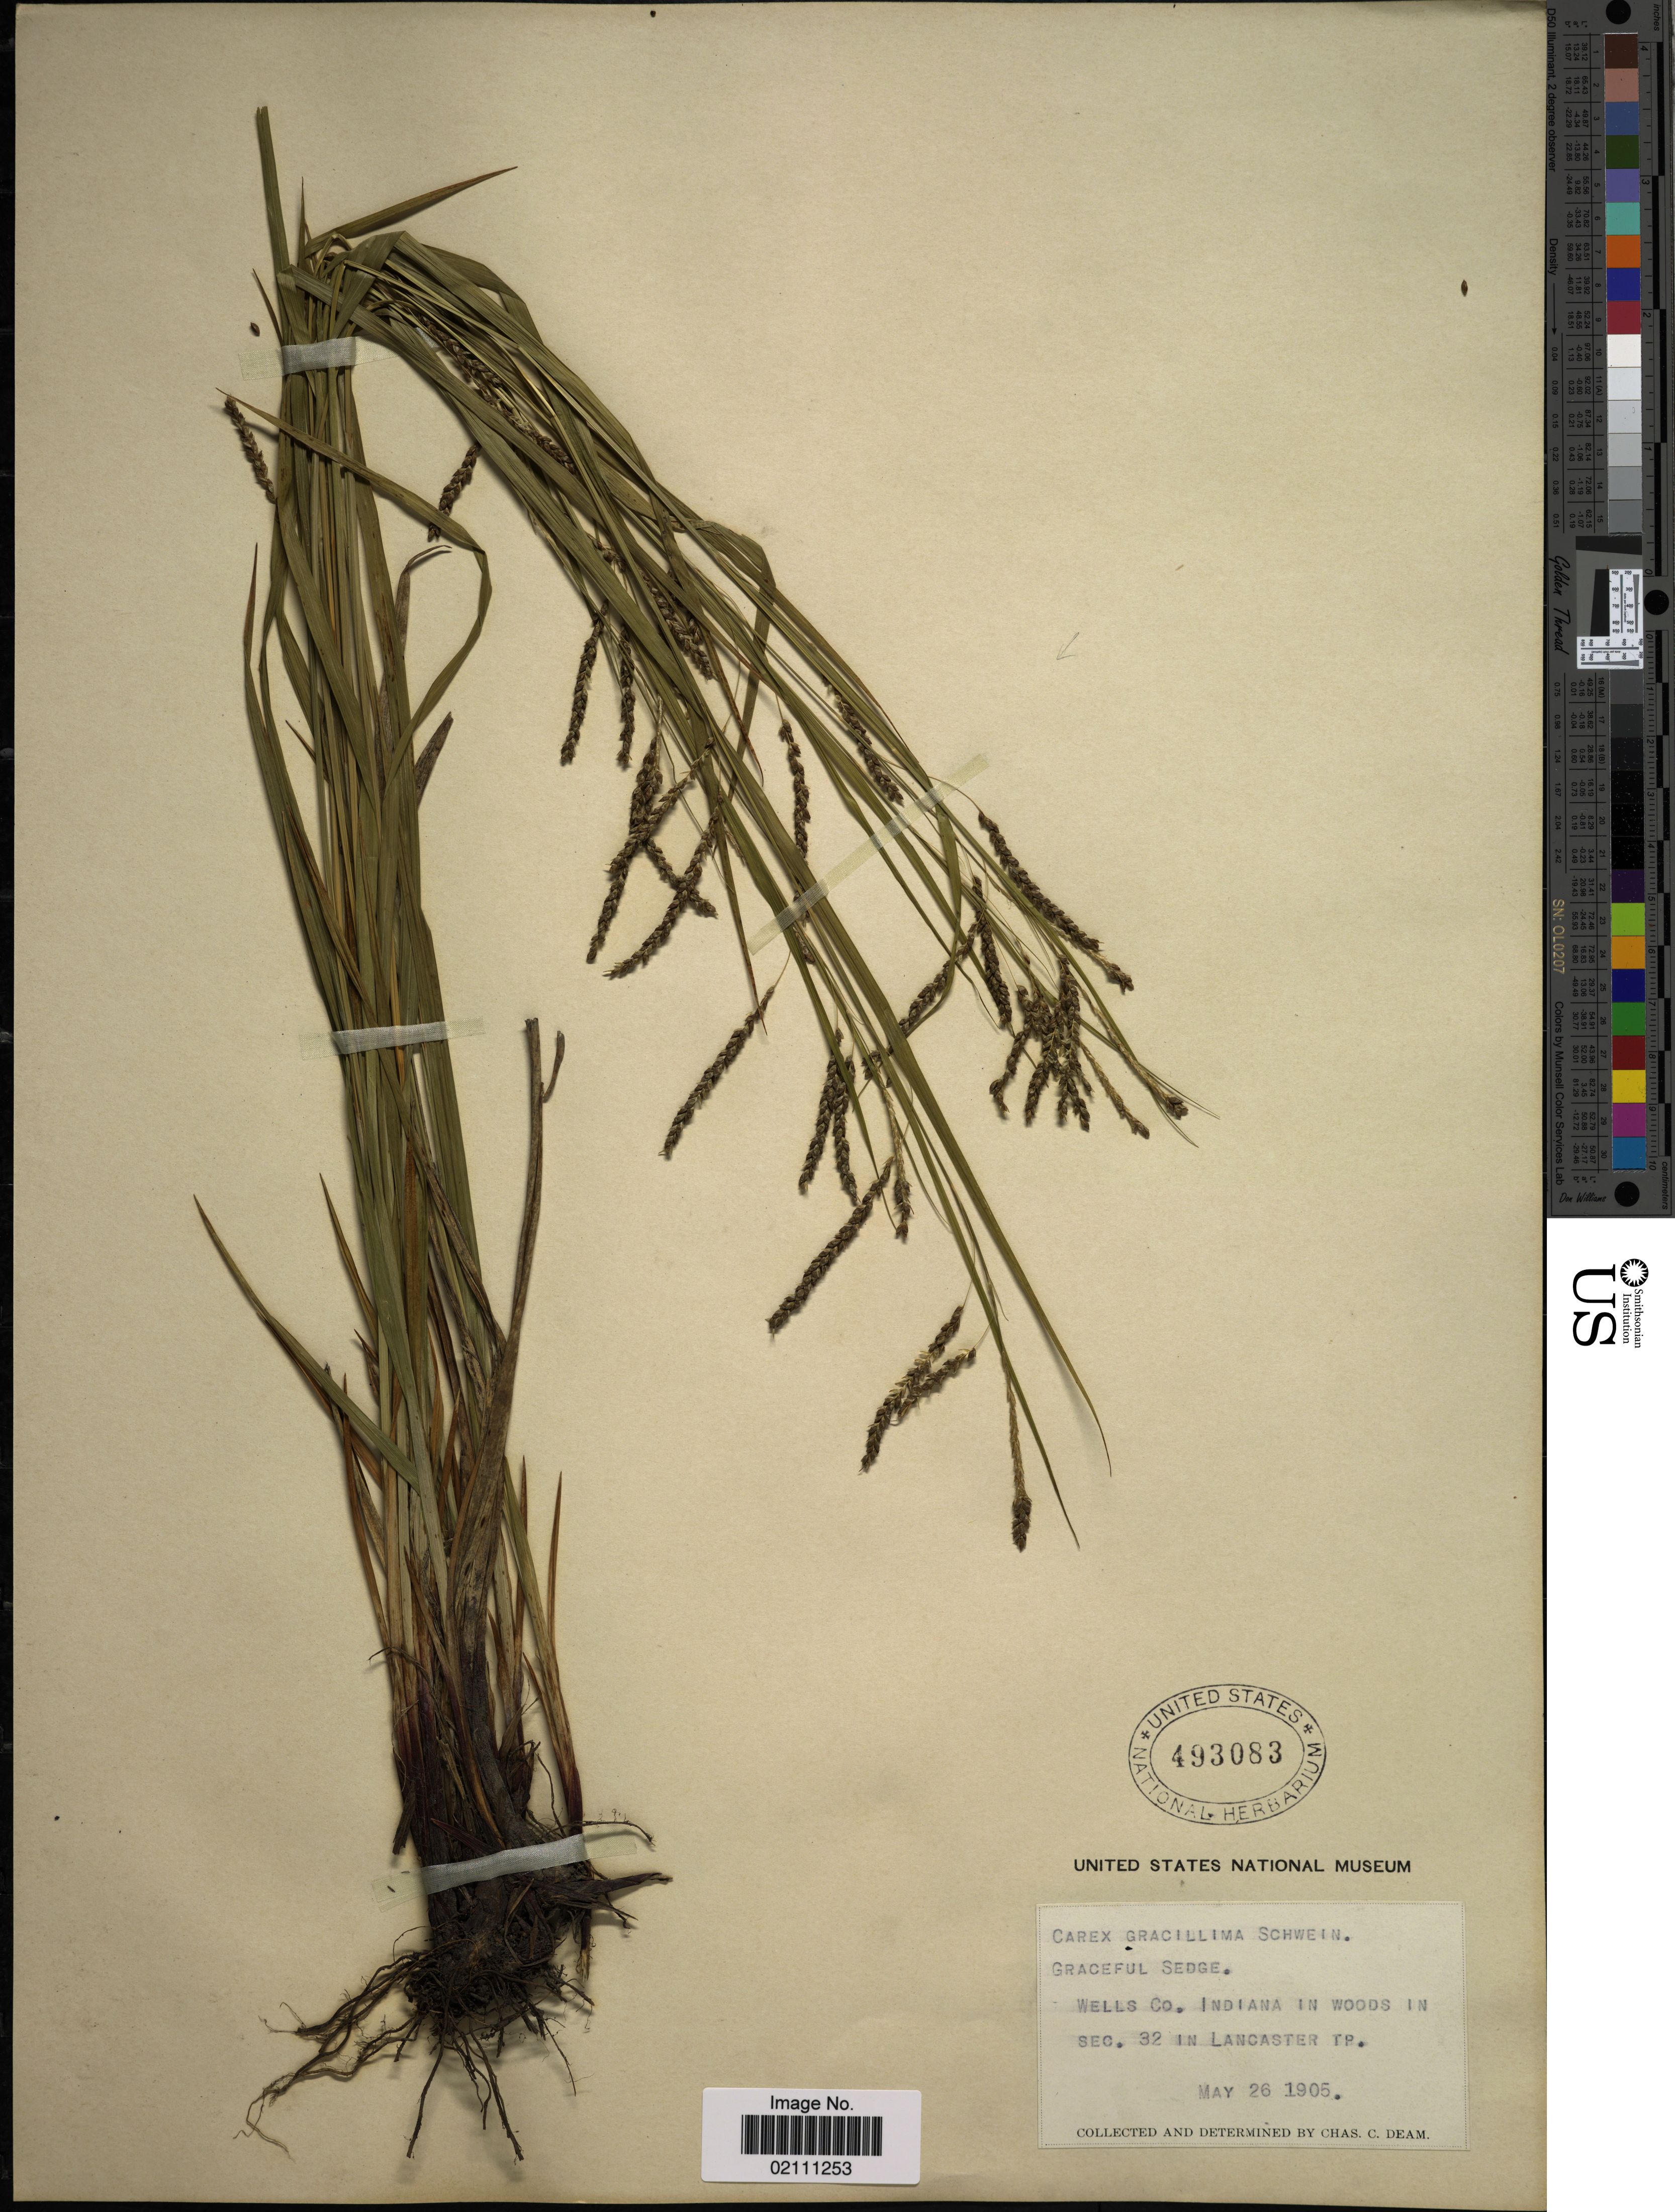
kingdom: Plantae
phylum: Tracheophyta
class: Liliopsida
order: Poales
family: Cyperaceae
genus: Carex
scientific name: Carex gracillima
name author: Schwein.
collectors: C. C. Deam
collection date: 1905-05-26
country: United States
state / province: Indiana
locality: Wells Co., Indiana in woods in sec. 32 in Lancaster TP.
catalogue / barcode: US 493083